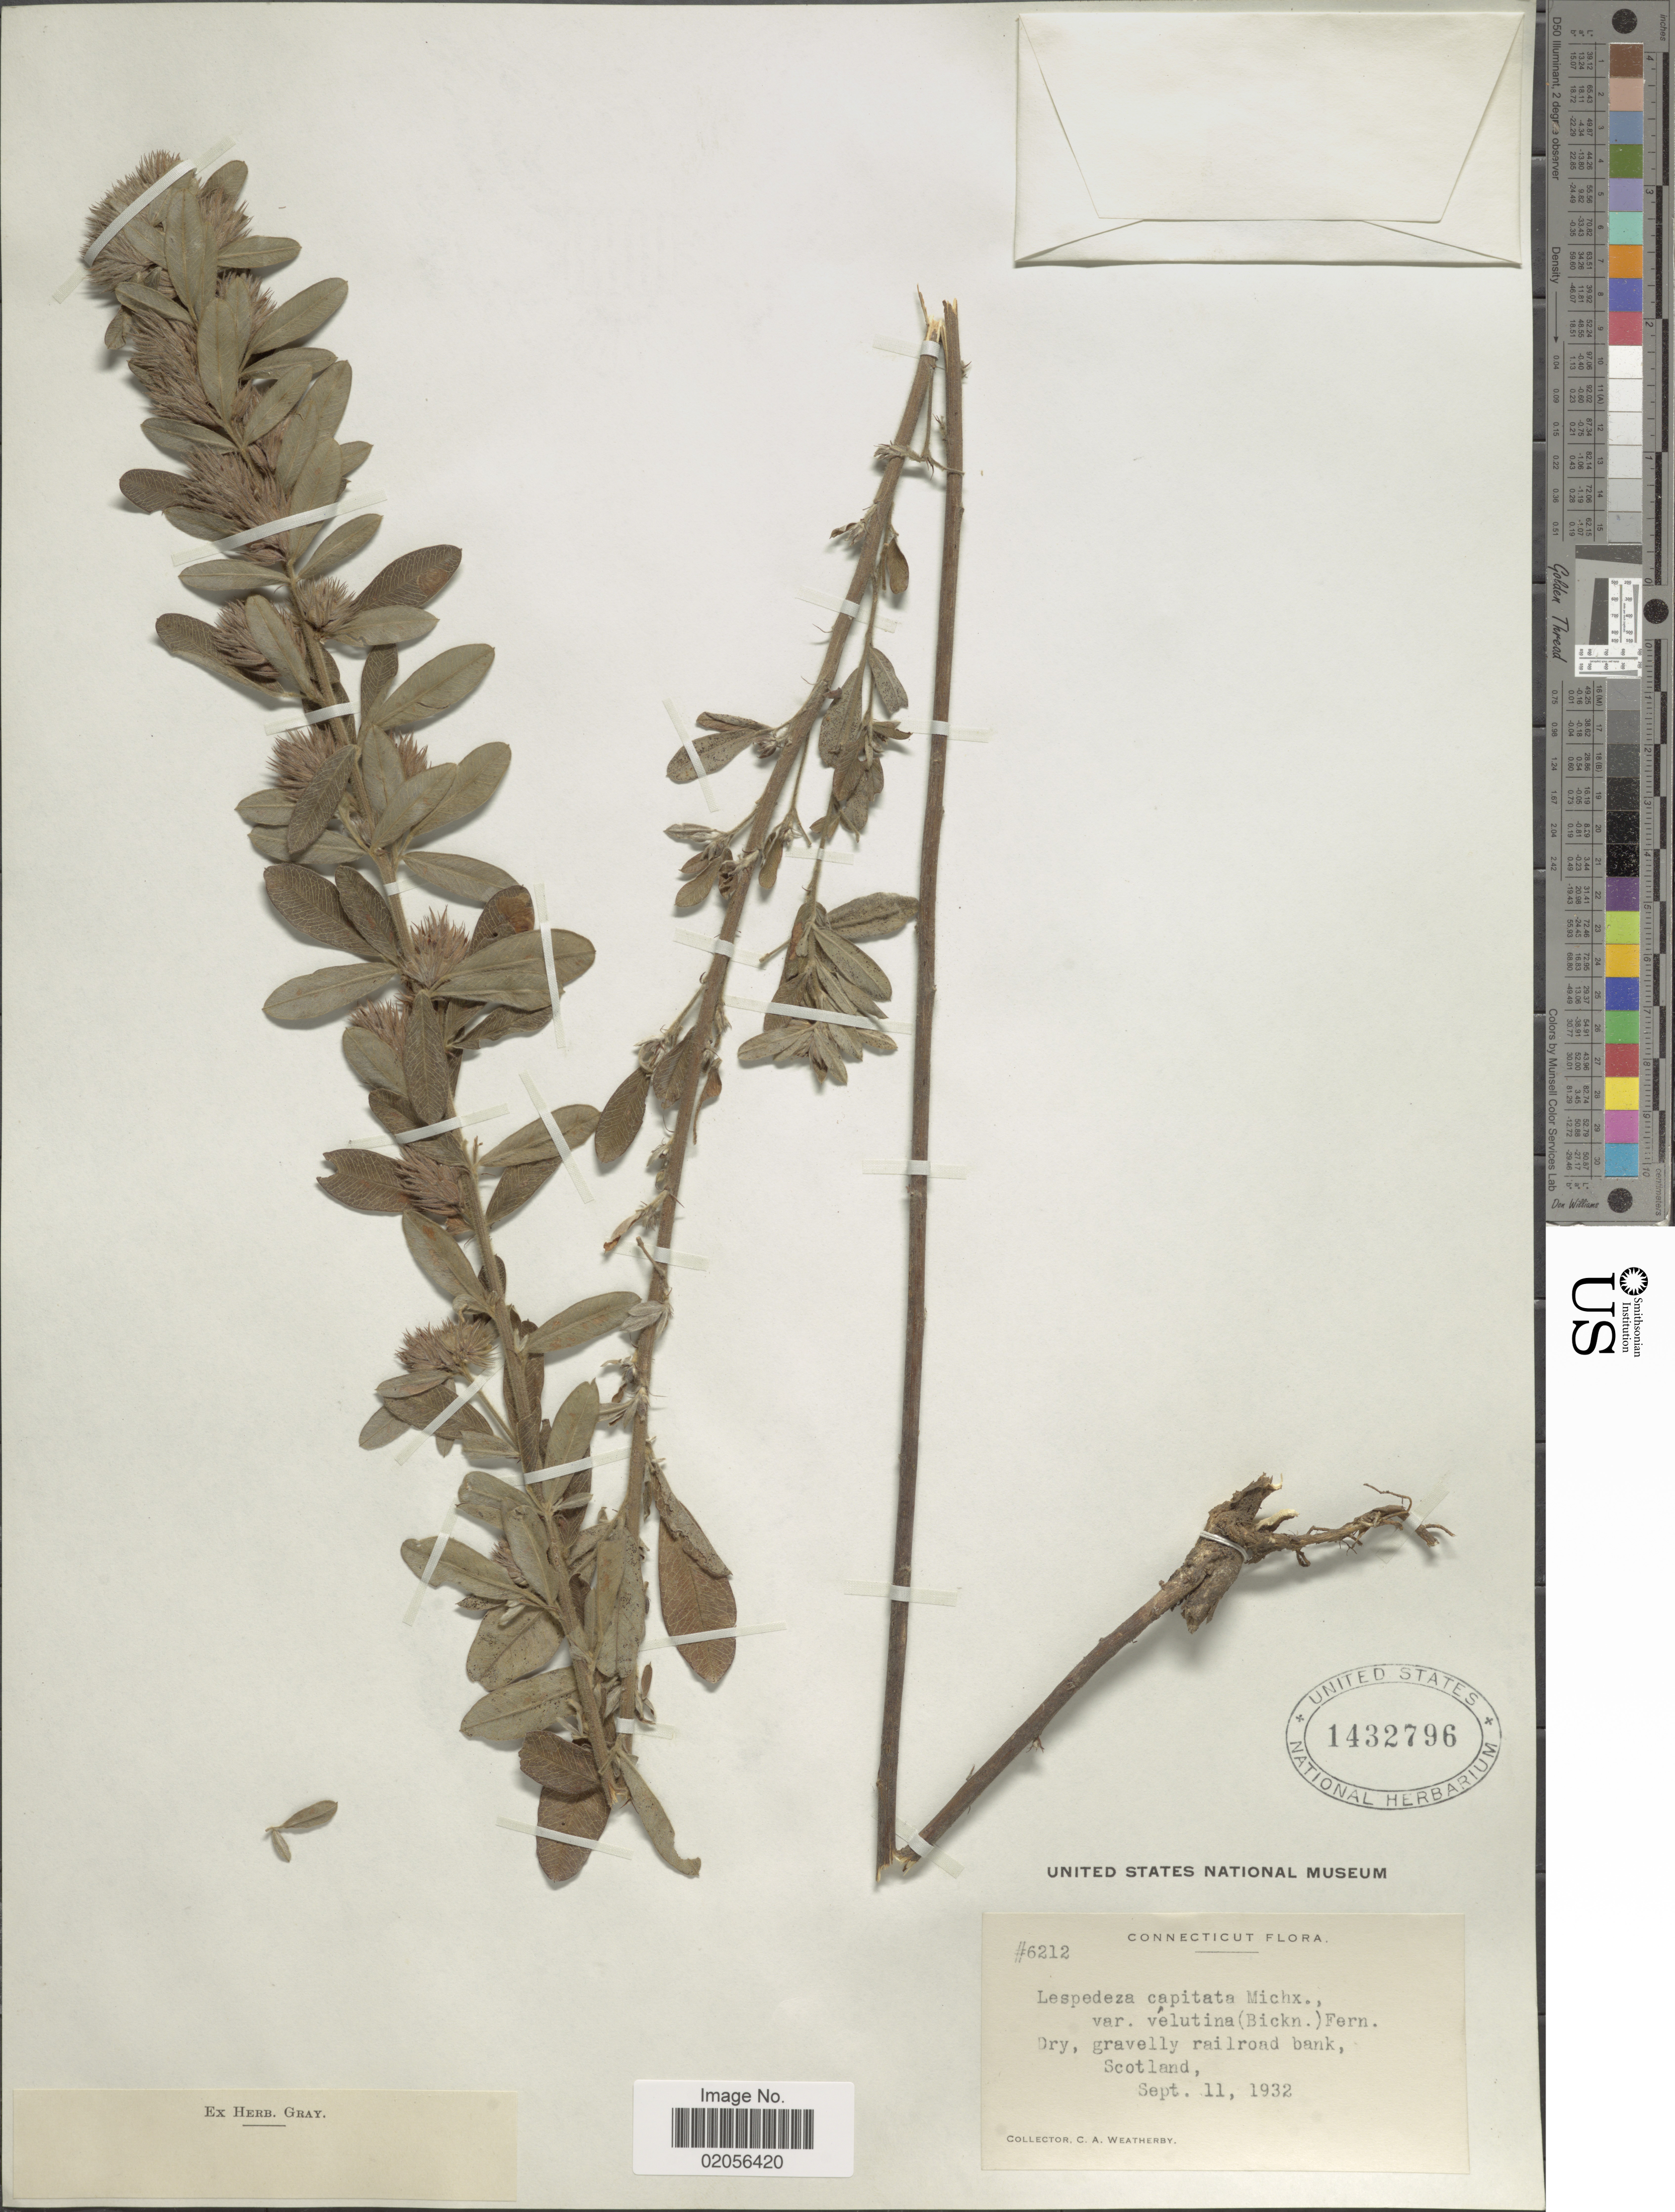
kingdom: Plantae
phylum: Tracheophyta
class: Magnoliopsida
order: Fabales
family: Fabaceae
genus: Lespedeza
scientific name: Lespedeza capitata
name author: Michx.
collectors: C. A. Weatherby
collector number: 6212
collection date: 1932-10-11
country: United States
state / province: Connecticut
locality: Dry, gravelly railroad bank, Scotland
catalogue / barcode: US 1432796